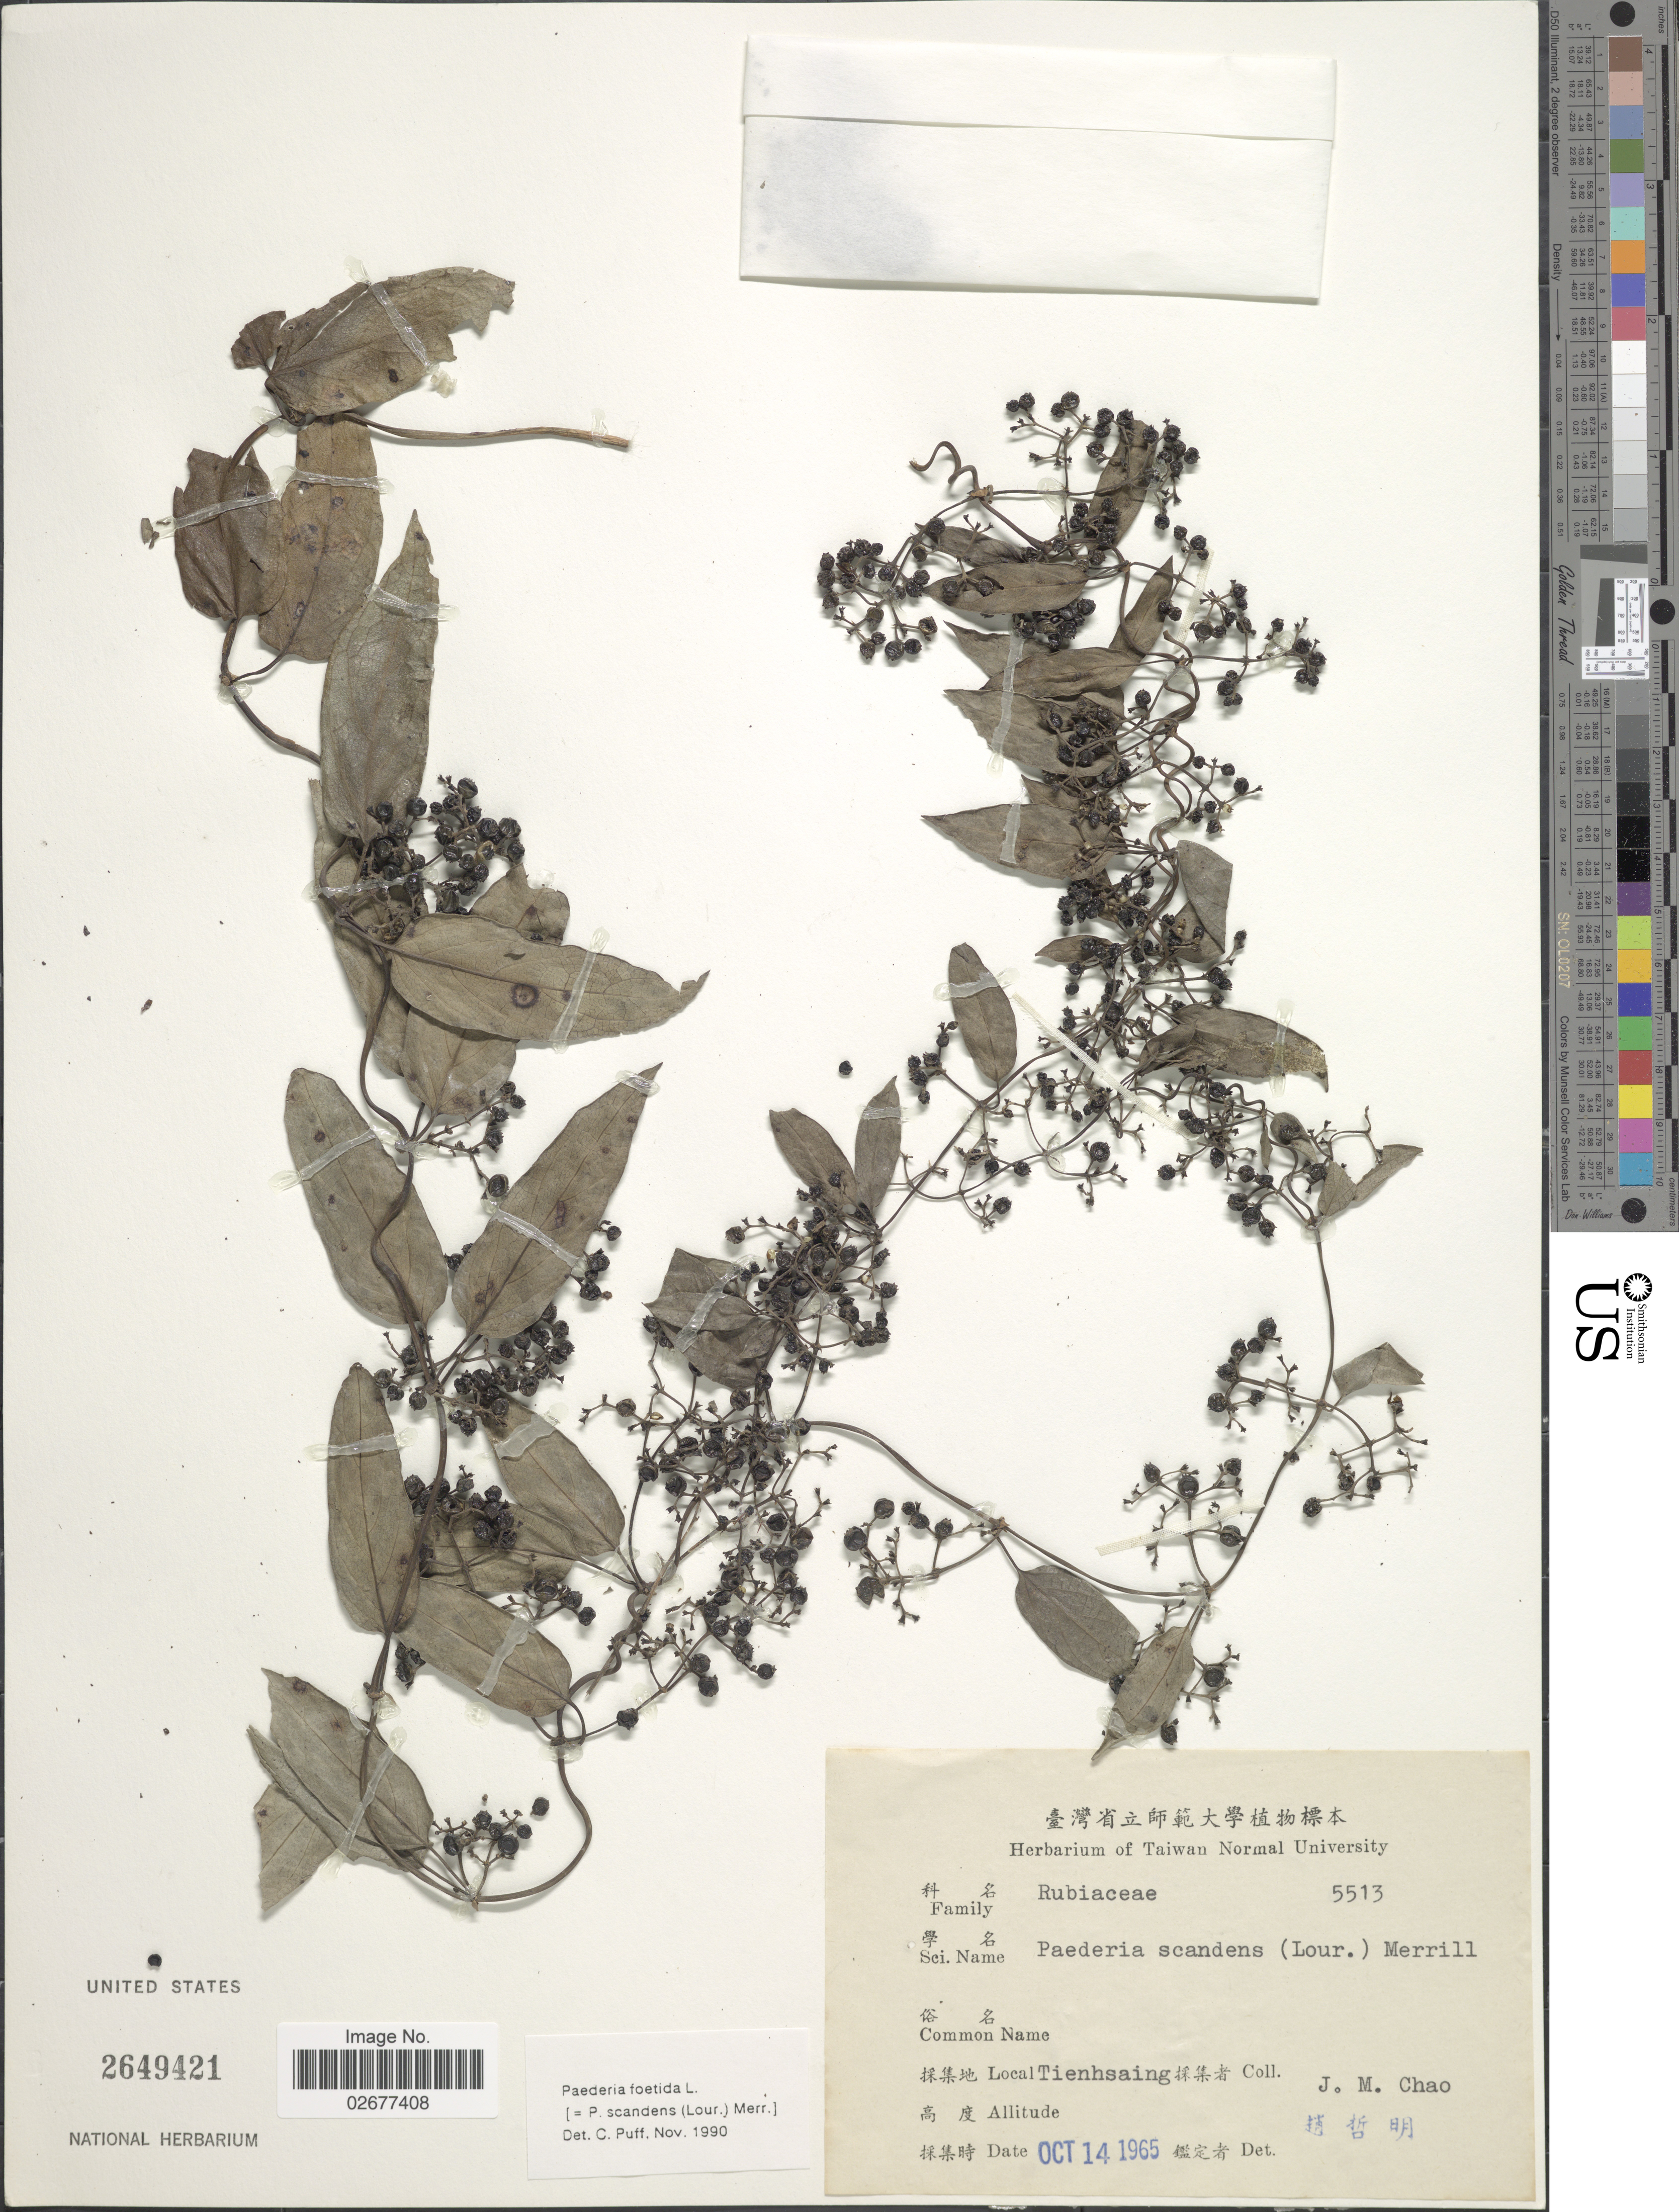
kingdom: Plantae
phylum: Tracheophyta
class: Magnoliopsida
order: Gentianales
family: Rubiaceae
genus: Paederia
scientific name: Paederia foetida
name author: L.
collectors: J. Chao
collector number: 5513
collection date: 1965-10-14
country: Taiwan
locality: Tienhsaing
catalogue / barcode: US 2649421